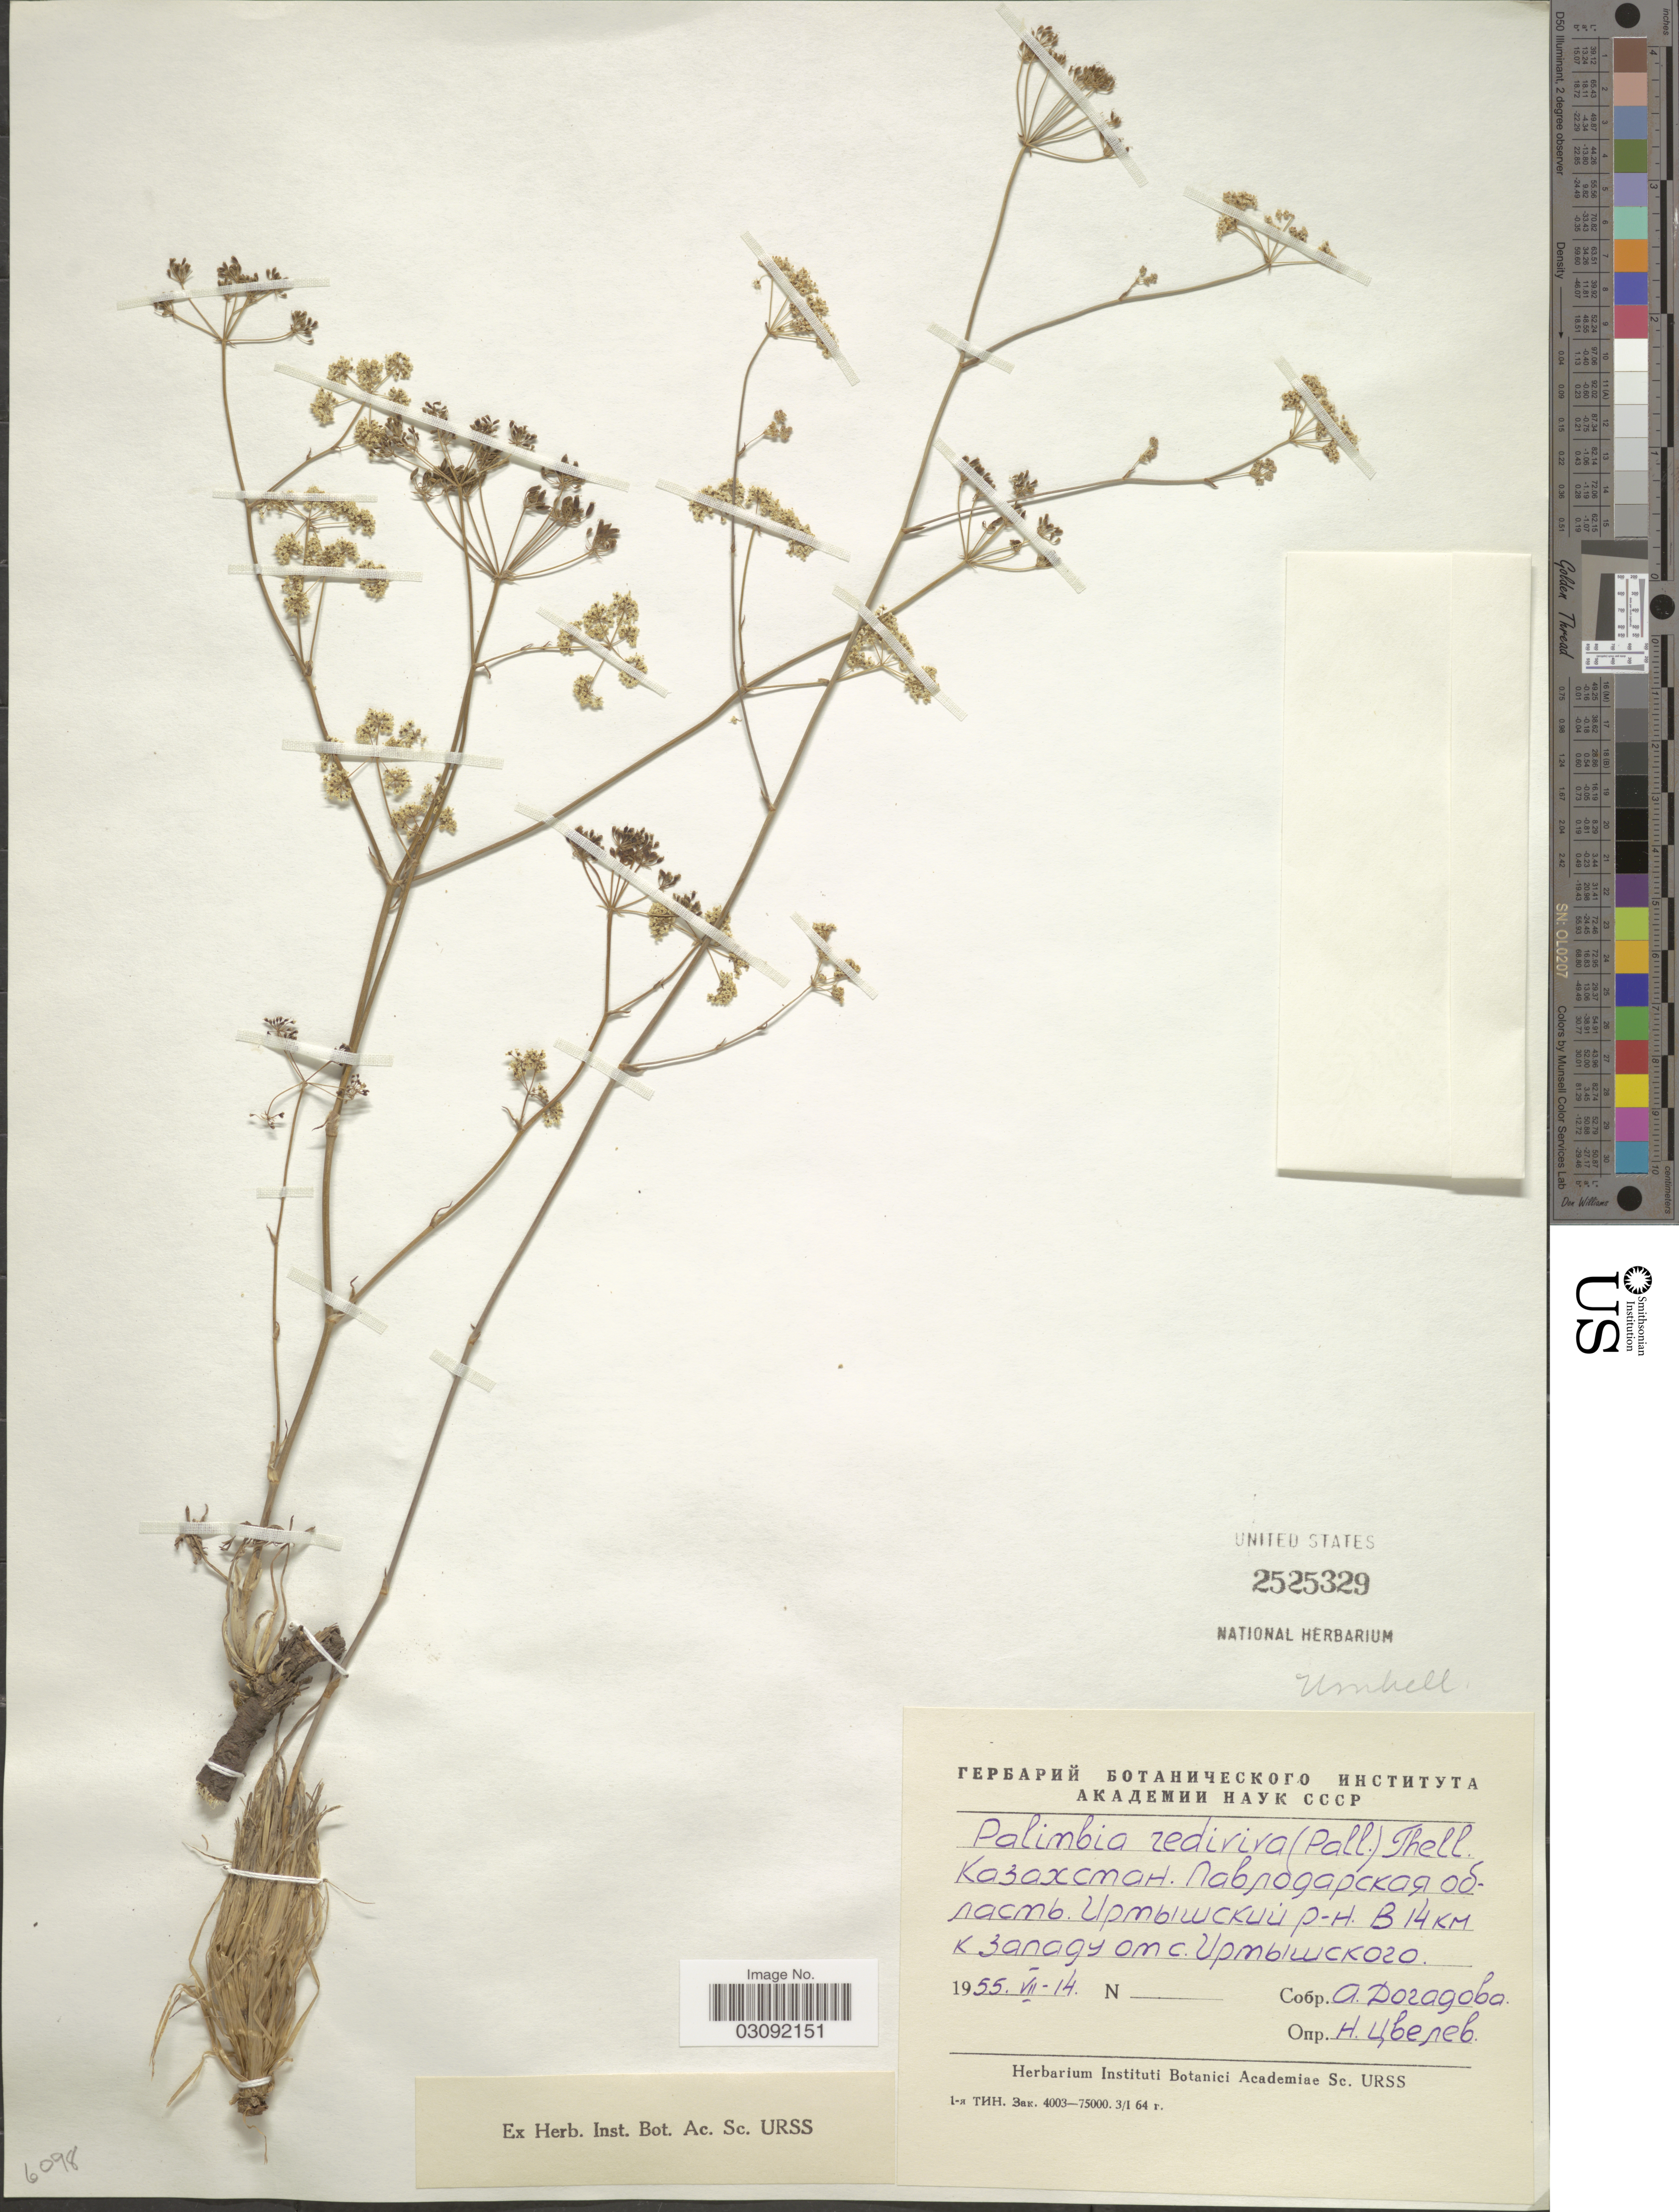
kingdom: Plantae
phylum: Tracheophyta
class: Magnoliopsida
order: Apiales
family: Apiaceae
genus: Palimbia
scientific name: Palimbia rediviva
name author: (Pall.) Thell.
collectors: A. Dogadova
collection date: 1955-07-14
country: Kazakhstan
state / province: Paylodar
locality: District Ertis Audany, 14 km E of village Ertis.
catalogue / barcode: US 2525329